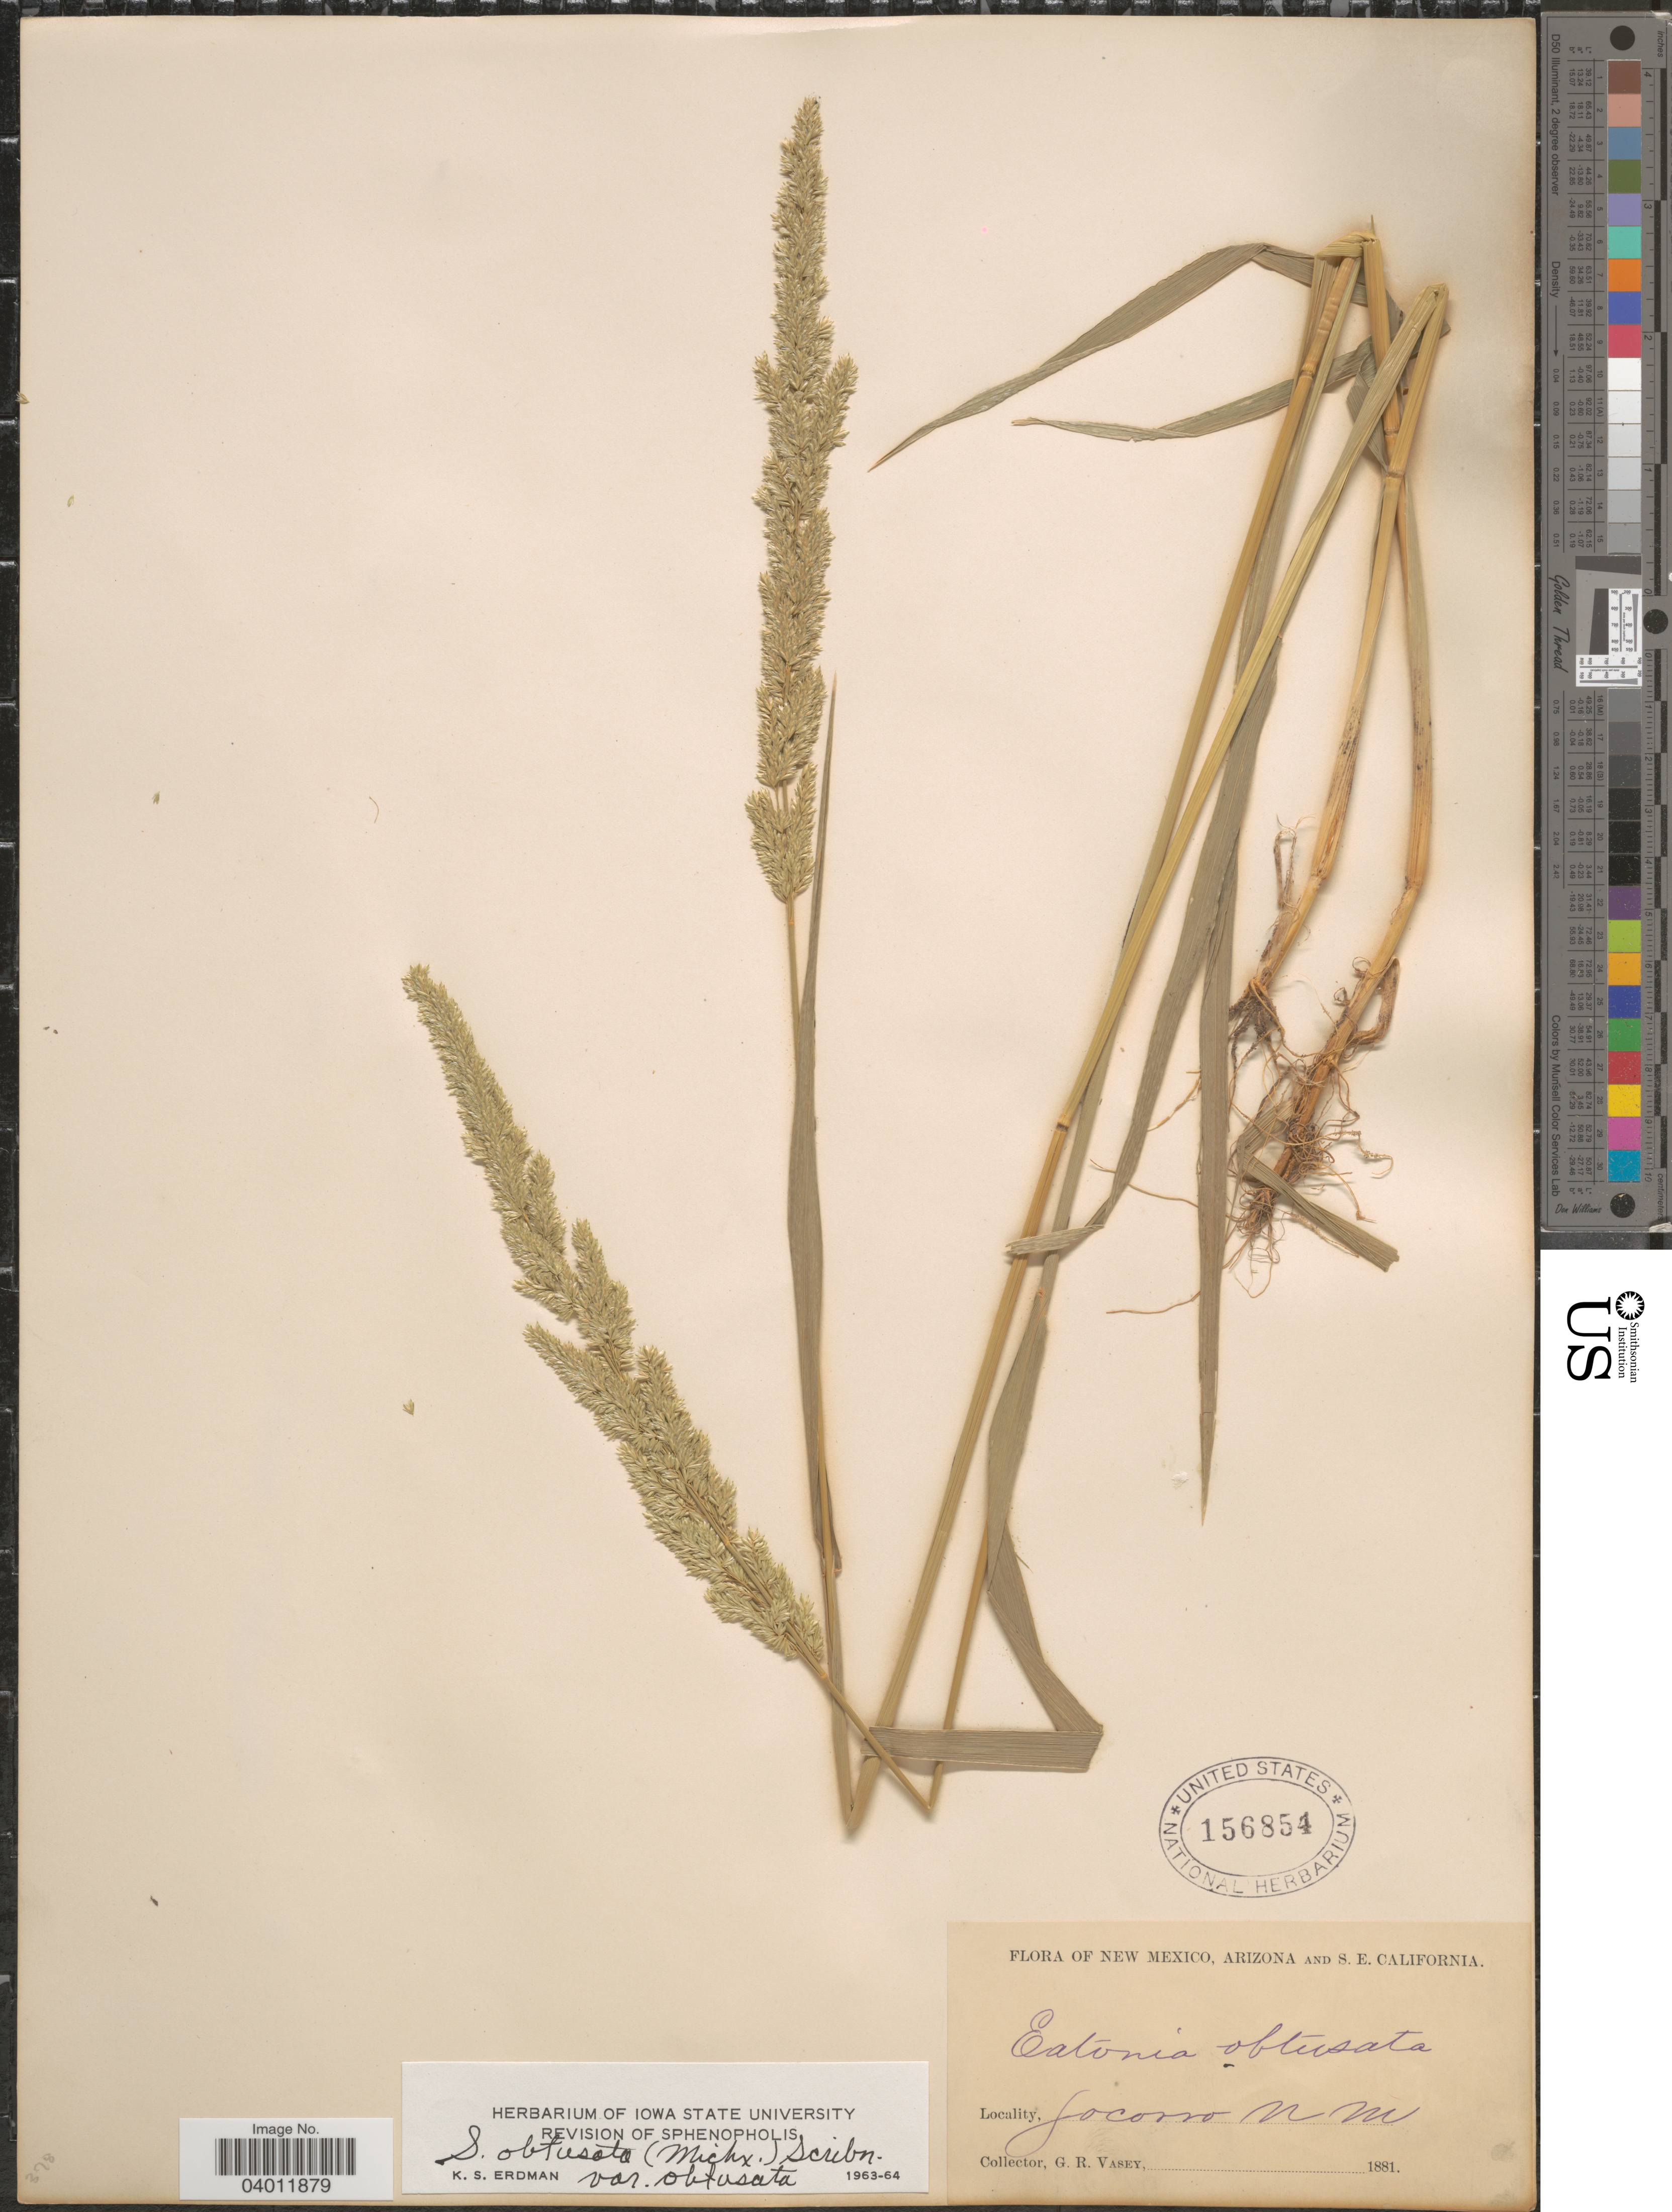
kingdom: Plantae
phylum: Tracheophyta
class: Liliopsida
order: Poales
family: Poaceae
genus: Sphenopholis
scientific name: Sphenopholis obtusata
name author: (Michx.) Scribn.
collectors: G. R. Vasey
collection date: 1881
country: United States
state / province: New Mexico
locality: Socorro.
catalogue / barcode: US 156854